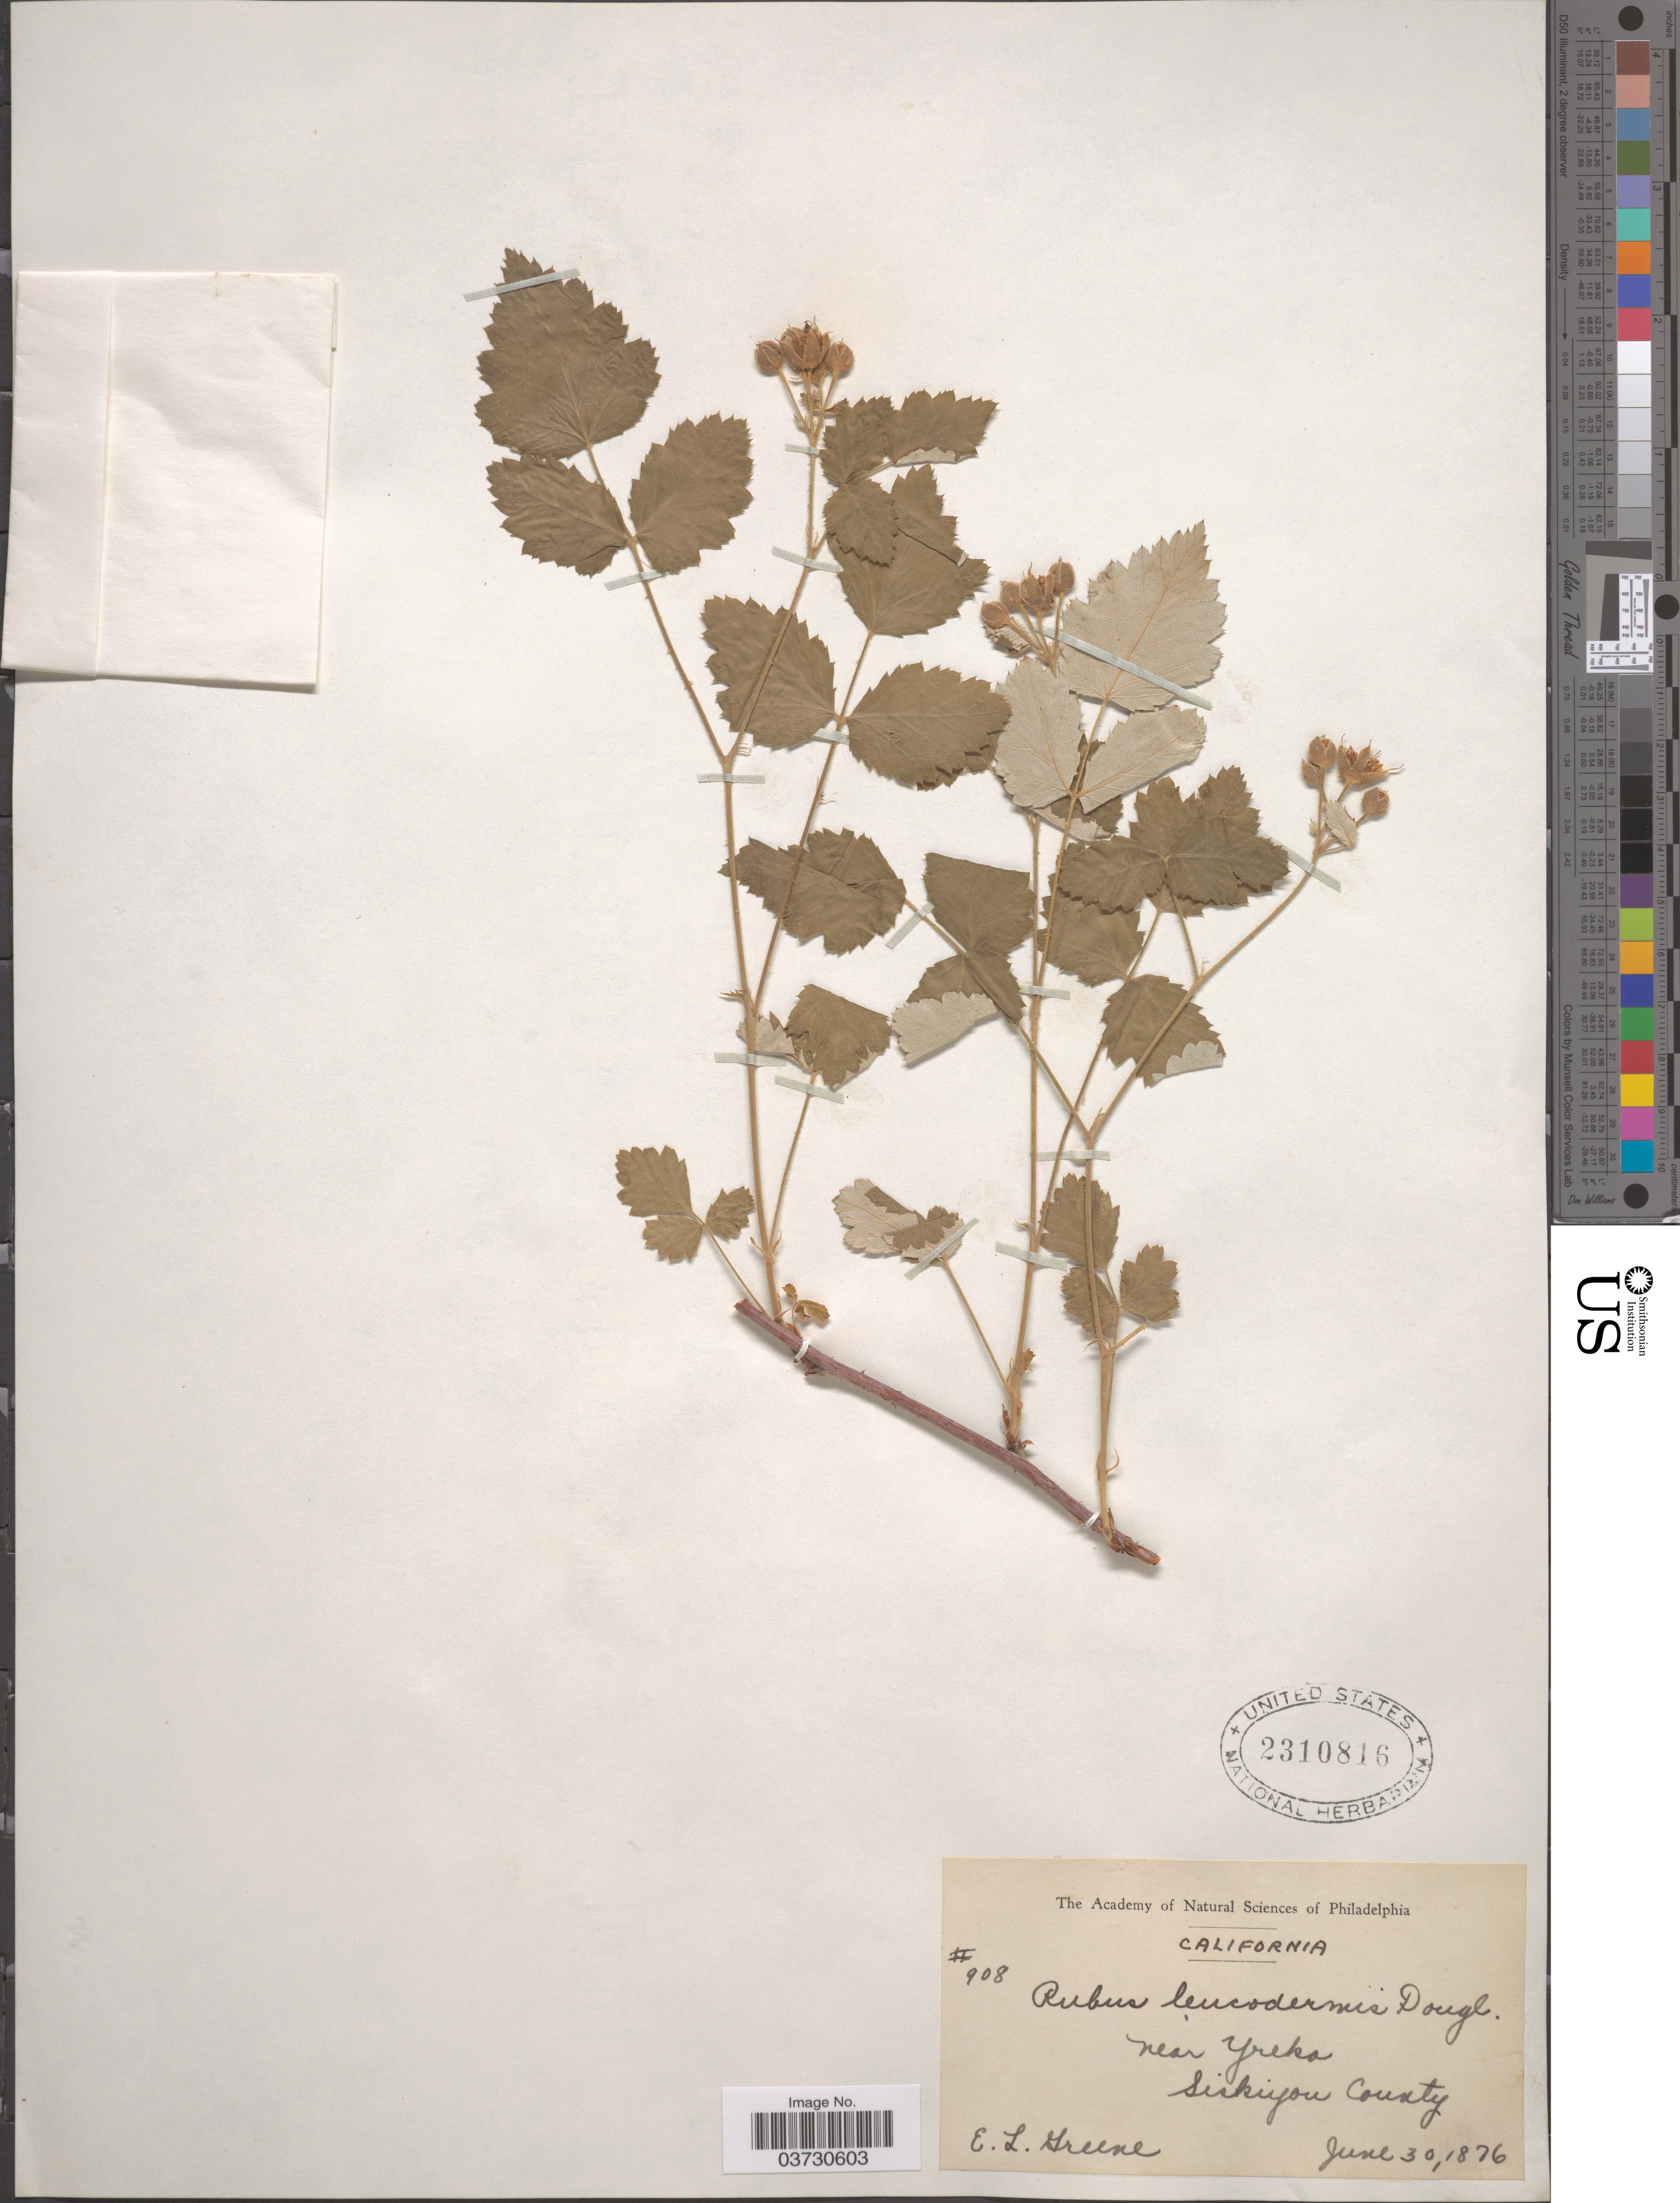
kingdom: Plantae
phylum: Tracheophyta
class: Magnoliopsida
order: Rosales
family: Rosaceae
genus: Rubus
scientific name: Rubus leucodermis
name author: Douglas ex Torr. & A. Gray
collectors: E. L. Greene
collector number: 908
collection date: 1876-06-30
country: United States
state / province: California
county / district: Siskiyou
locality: Near Yreka, Siskiyou County.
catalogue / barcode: US 2310816